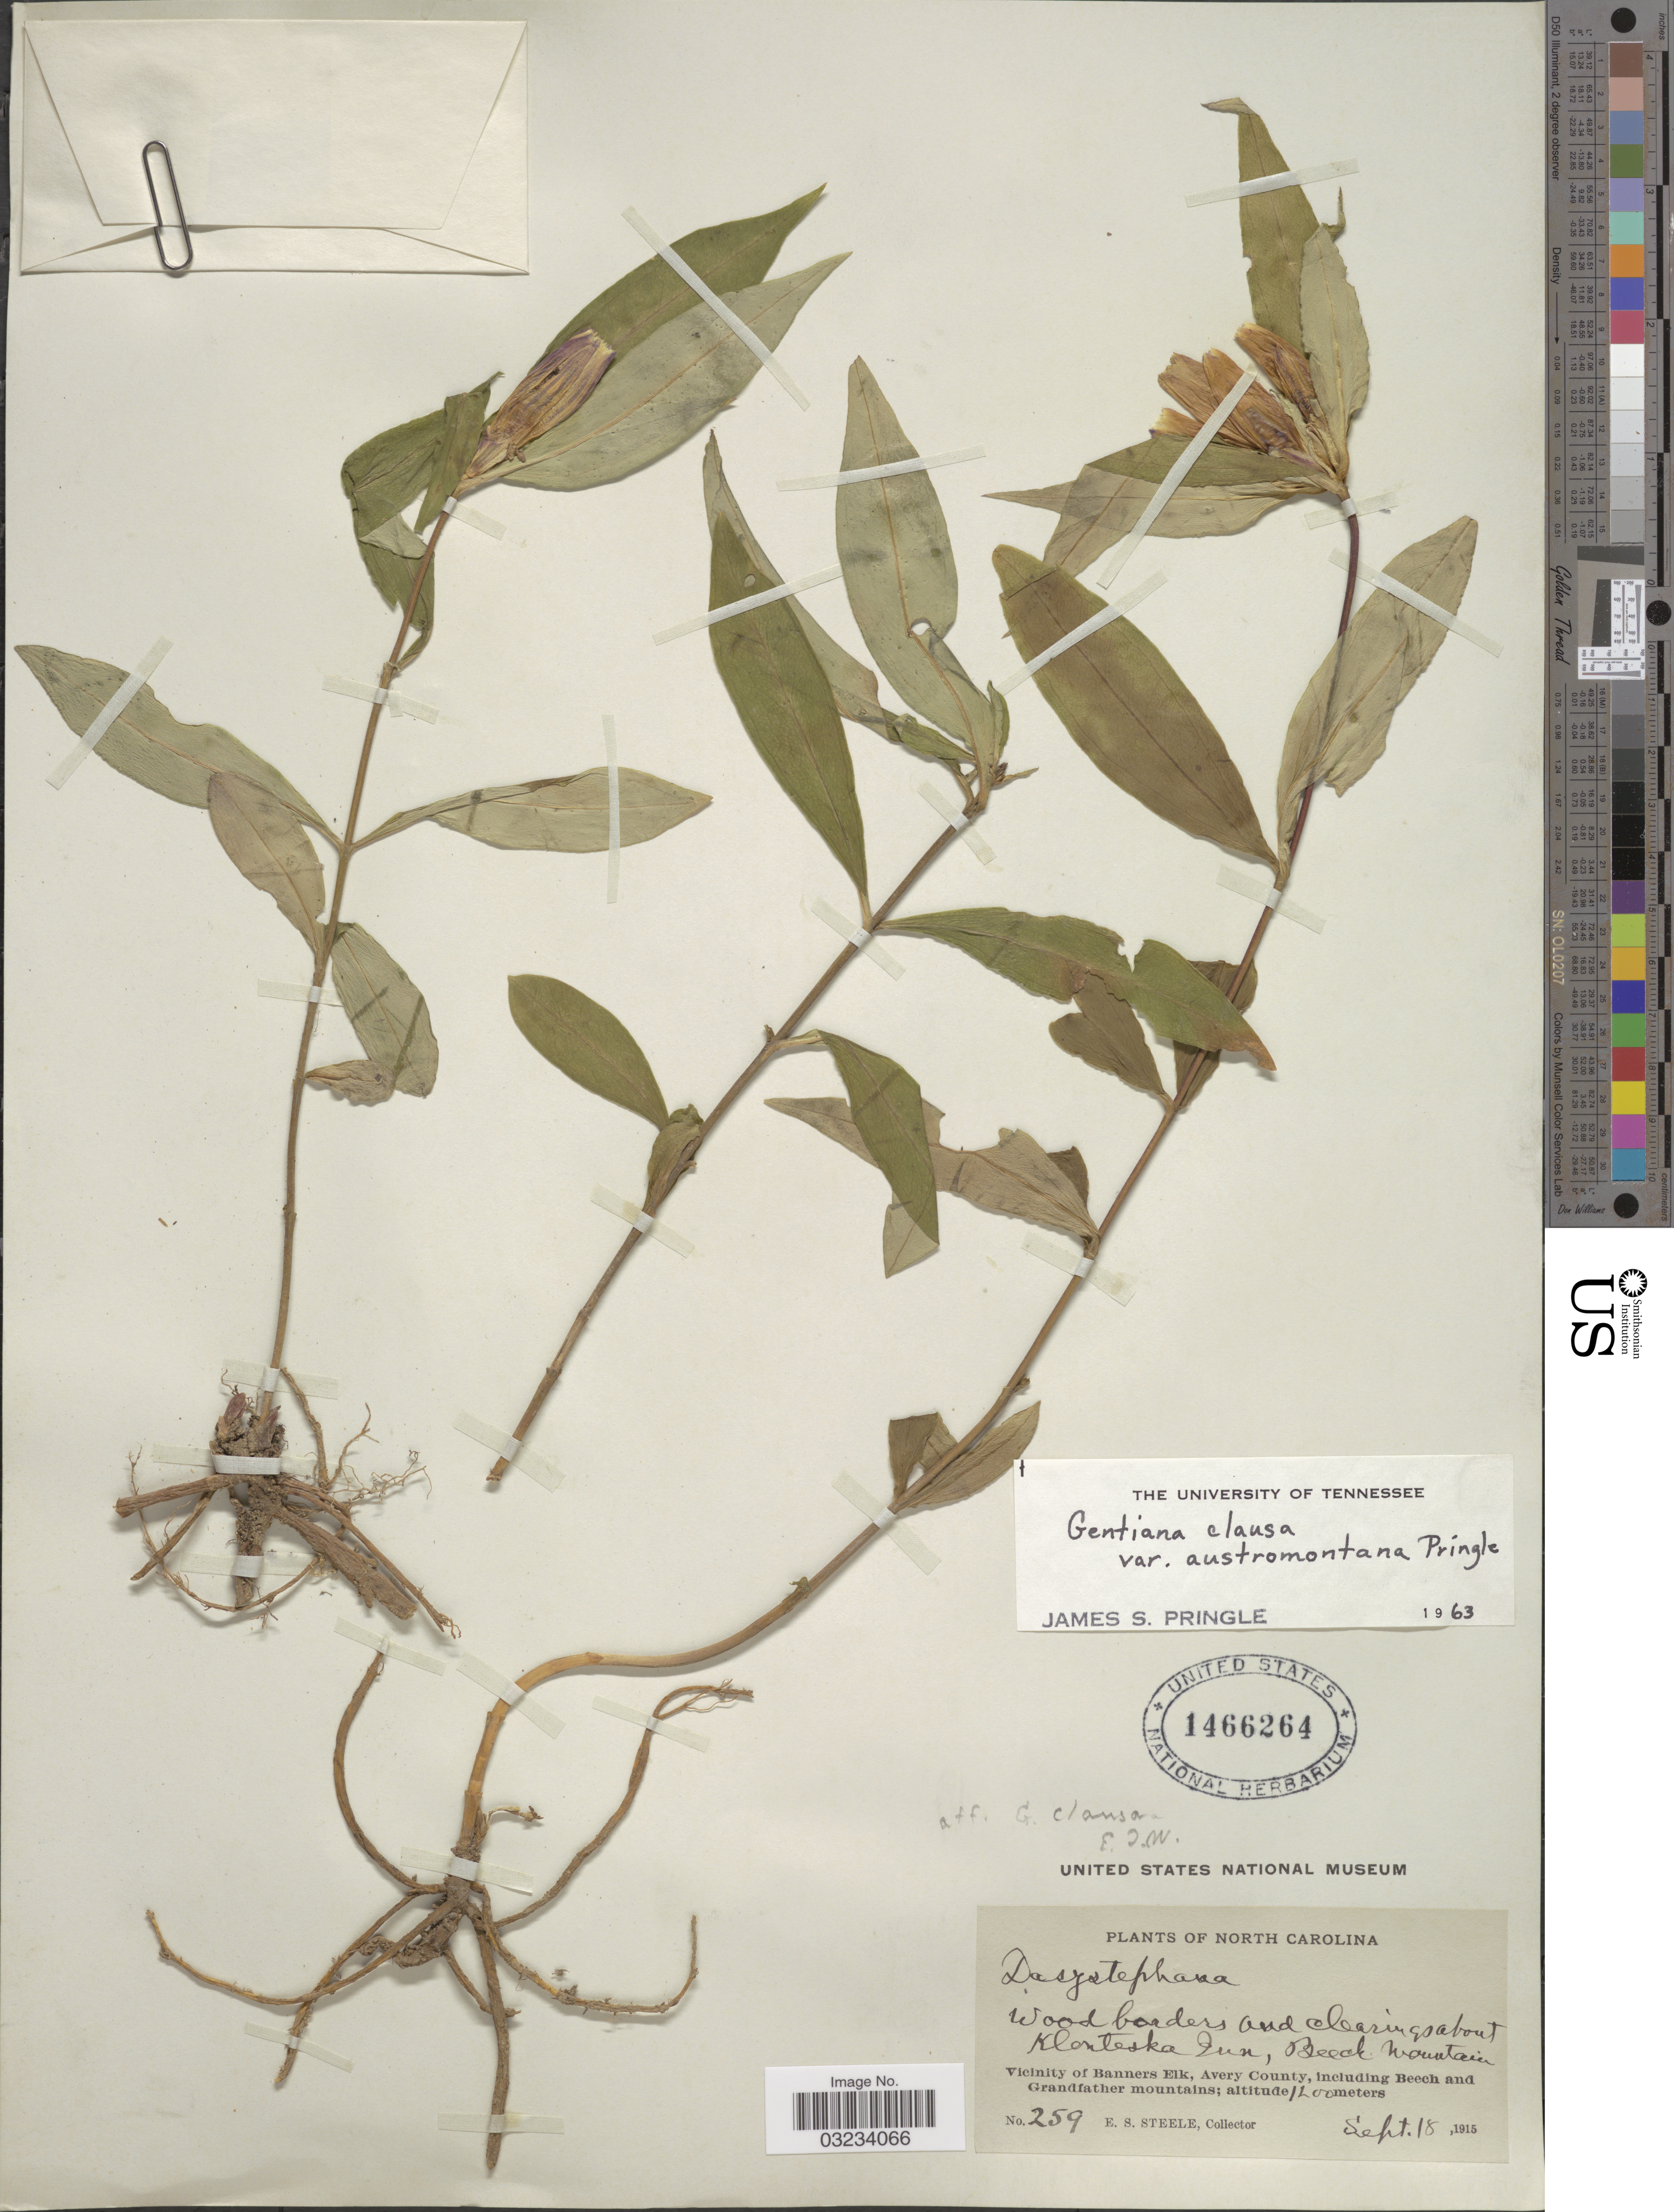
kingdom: Plantae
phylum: Tracheophyta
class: Magnoliopsida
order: Gentianales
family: Gentianaceae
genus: Gentiana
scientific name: Gentiana clausa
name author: Raf.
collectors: E. Steele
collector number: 259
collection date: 1915-09-18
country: United States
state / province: North Carolina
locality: Wood borders and clearings about Klonteska Inn, Beech Mountain. Vicinity of Banners Elk, Avery County, including Beech and Grandfather mountains.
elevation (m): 1200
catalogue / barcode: US 1466264